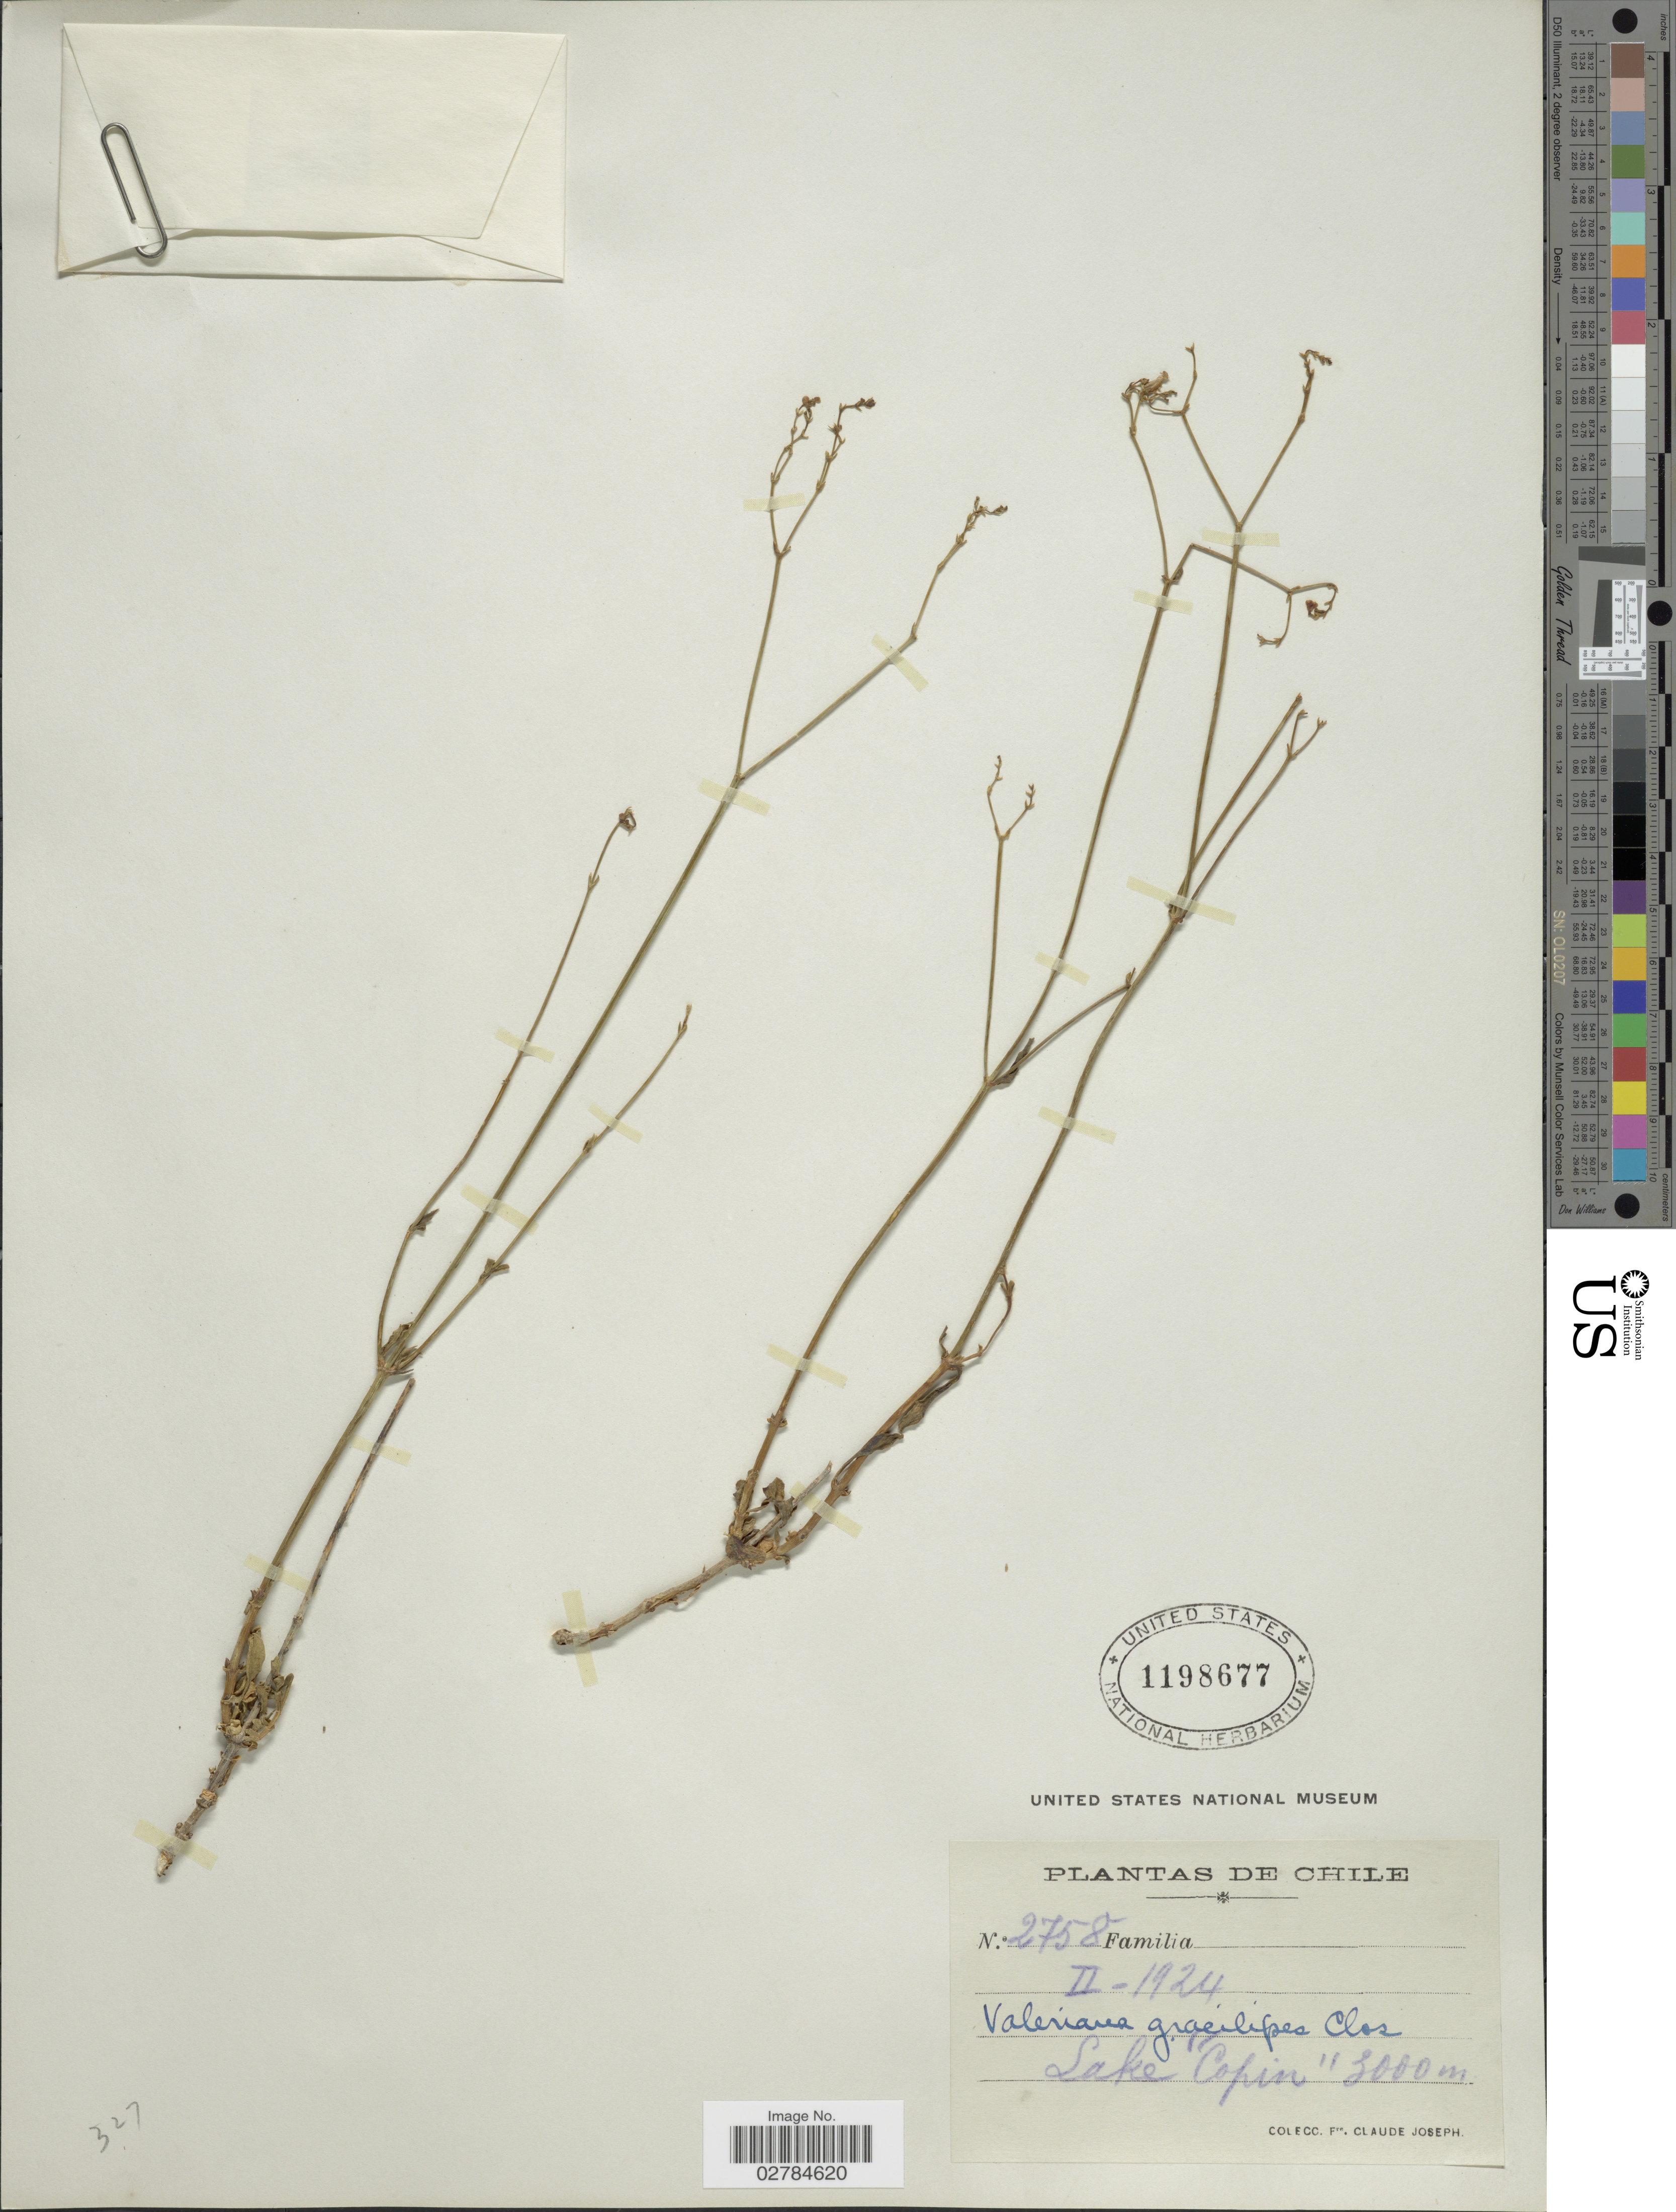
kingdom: Plantae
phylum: Tracheophyta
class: Magnoliopsida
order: Dipsacales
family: Caprifoliaceae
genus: Valeriana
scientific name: Valeriana gracilipes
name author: Clos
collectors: Bro. Claude-Joseph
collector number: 2758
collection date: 1924-02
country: Chile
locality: Lake Copin.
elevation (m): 3000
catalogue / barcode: US 1198677